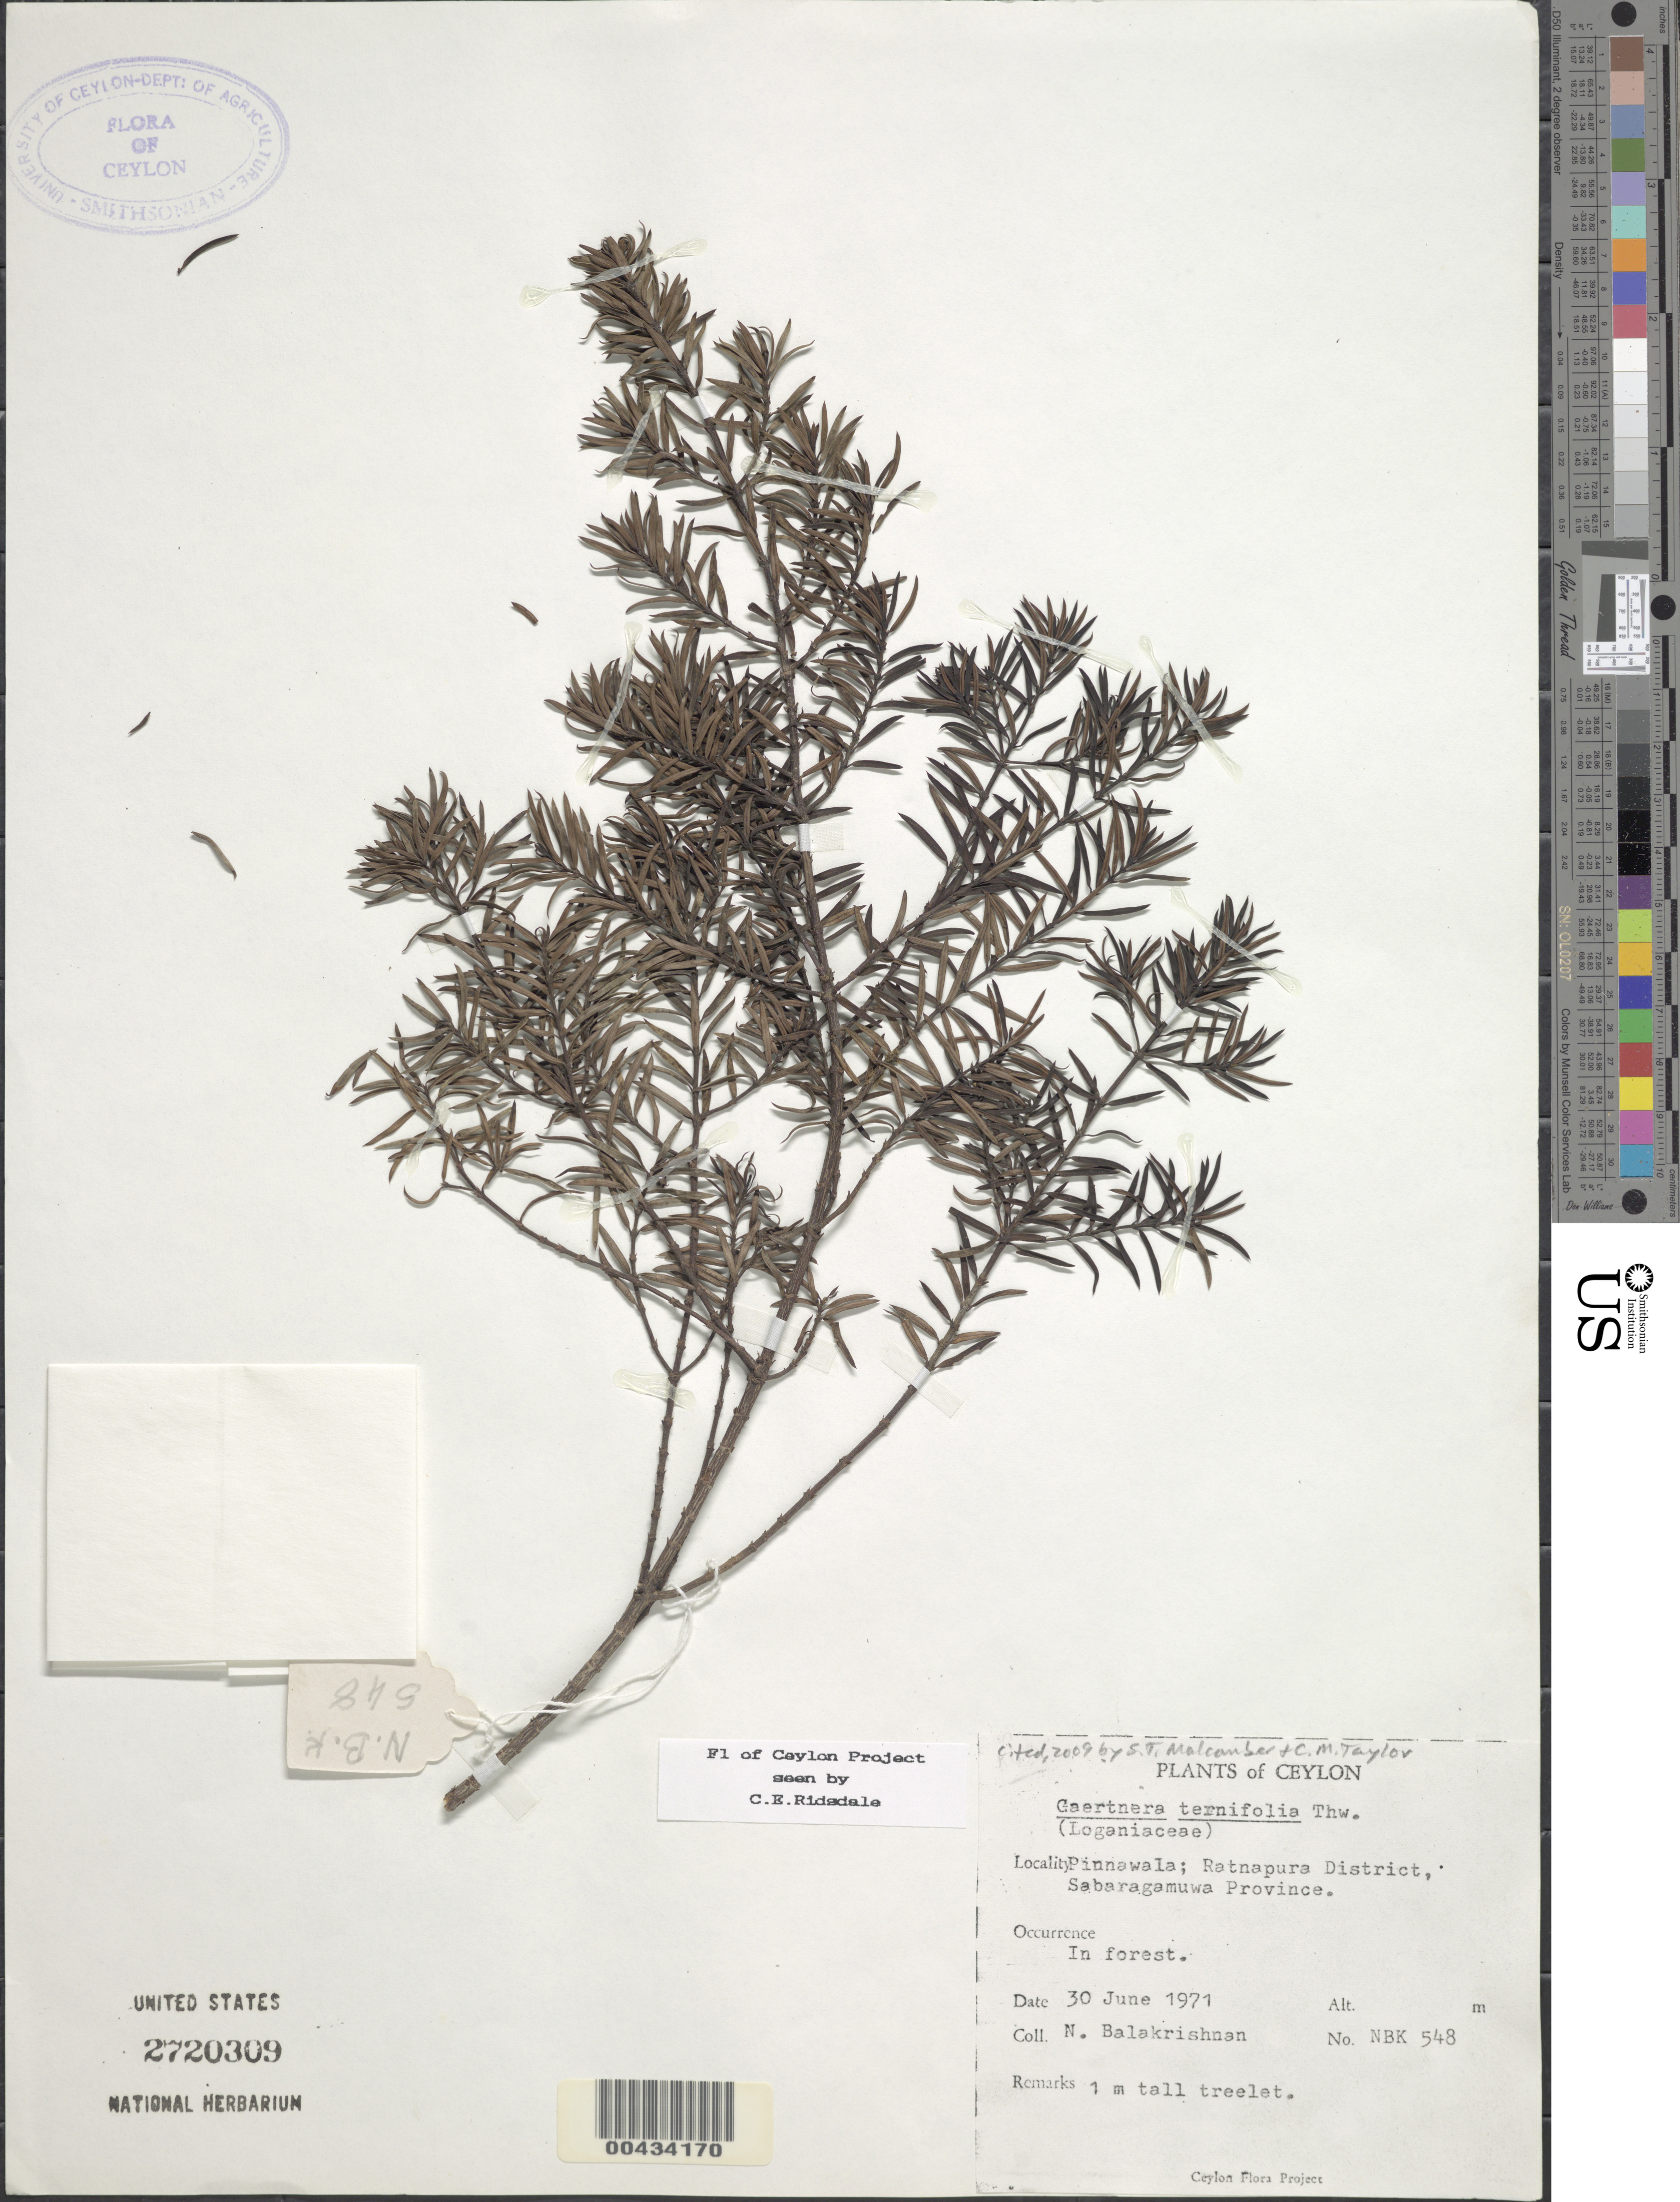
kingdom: Plantae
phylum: Tracheophyta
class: Magnoliopsida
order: Gentianales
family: Rubiaceae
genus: Gaertnera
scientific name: Gaertnera ternifolia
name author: Thwaites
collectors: N. Balakrishnan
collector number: NBK 548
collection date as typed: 30 Jun 1971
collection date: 1971-06-30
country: Sri Lanka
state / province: Sabaragamuwa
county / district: Ratnapura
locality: Pinnawala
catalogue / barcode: US 2720309